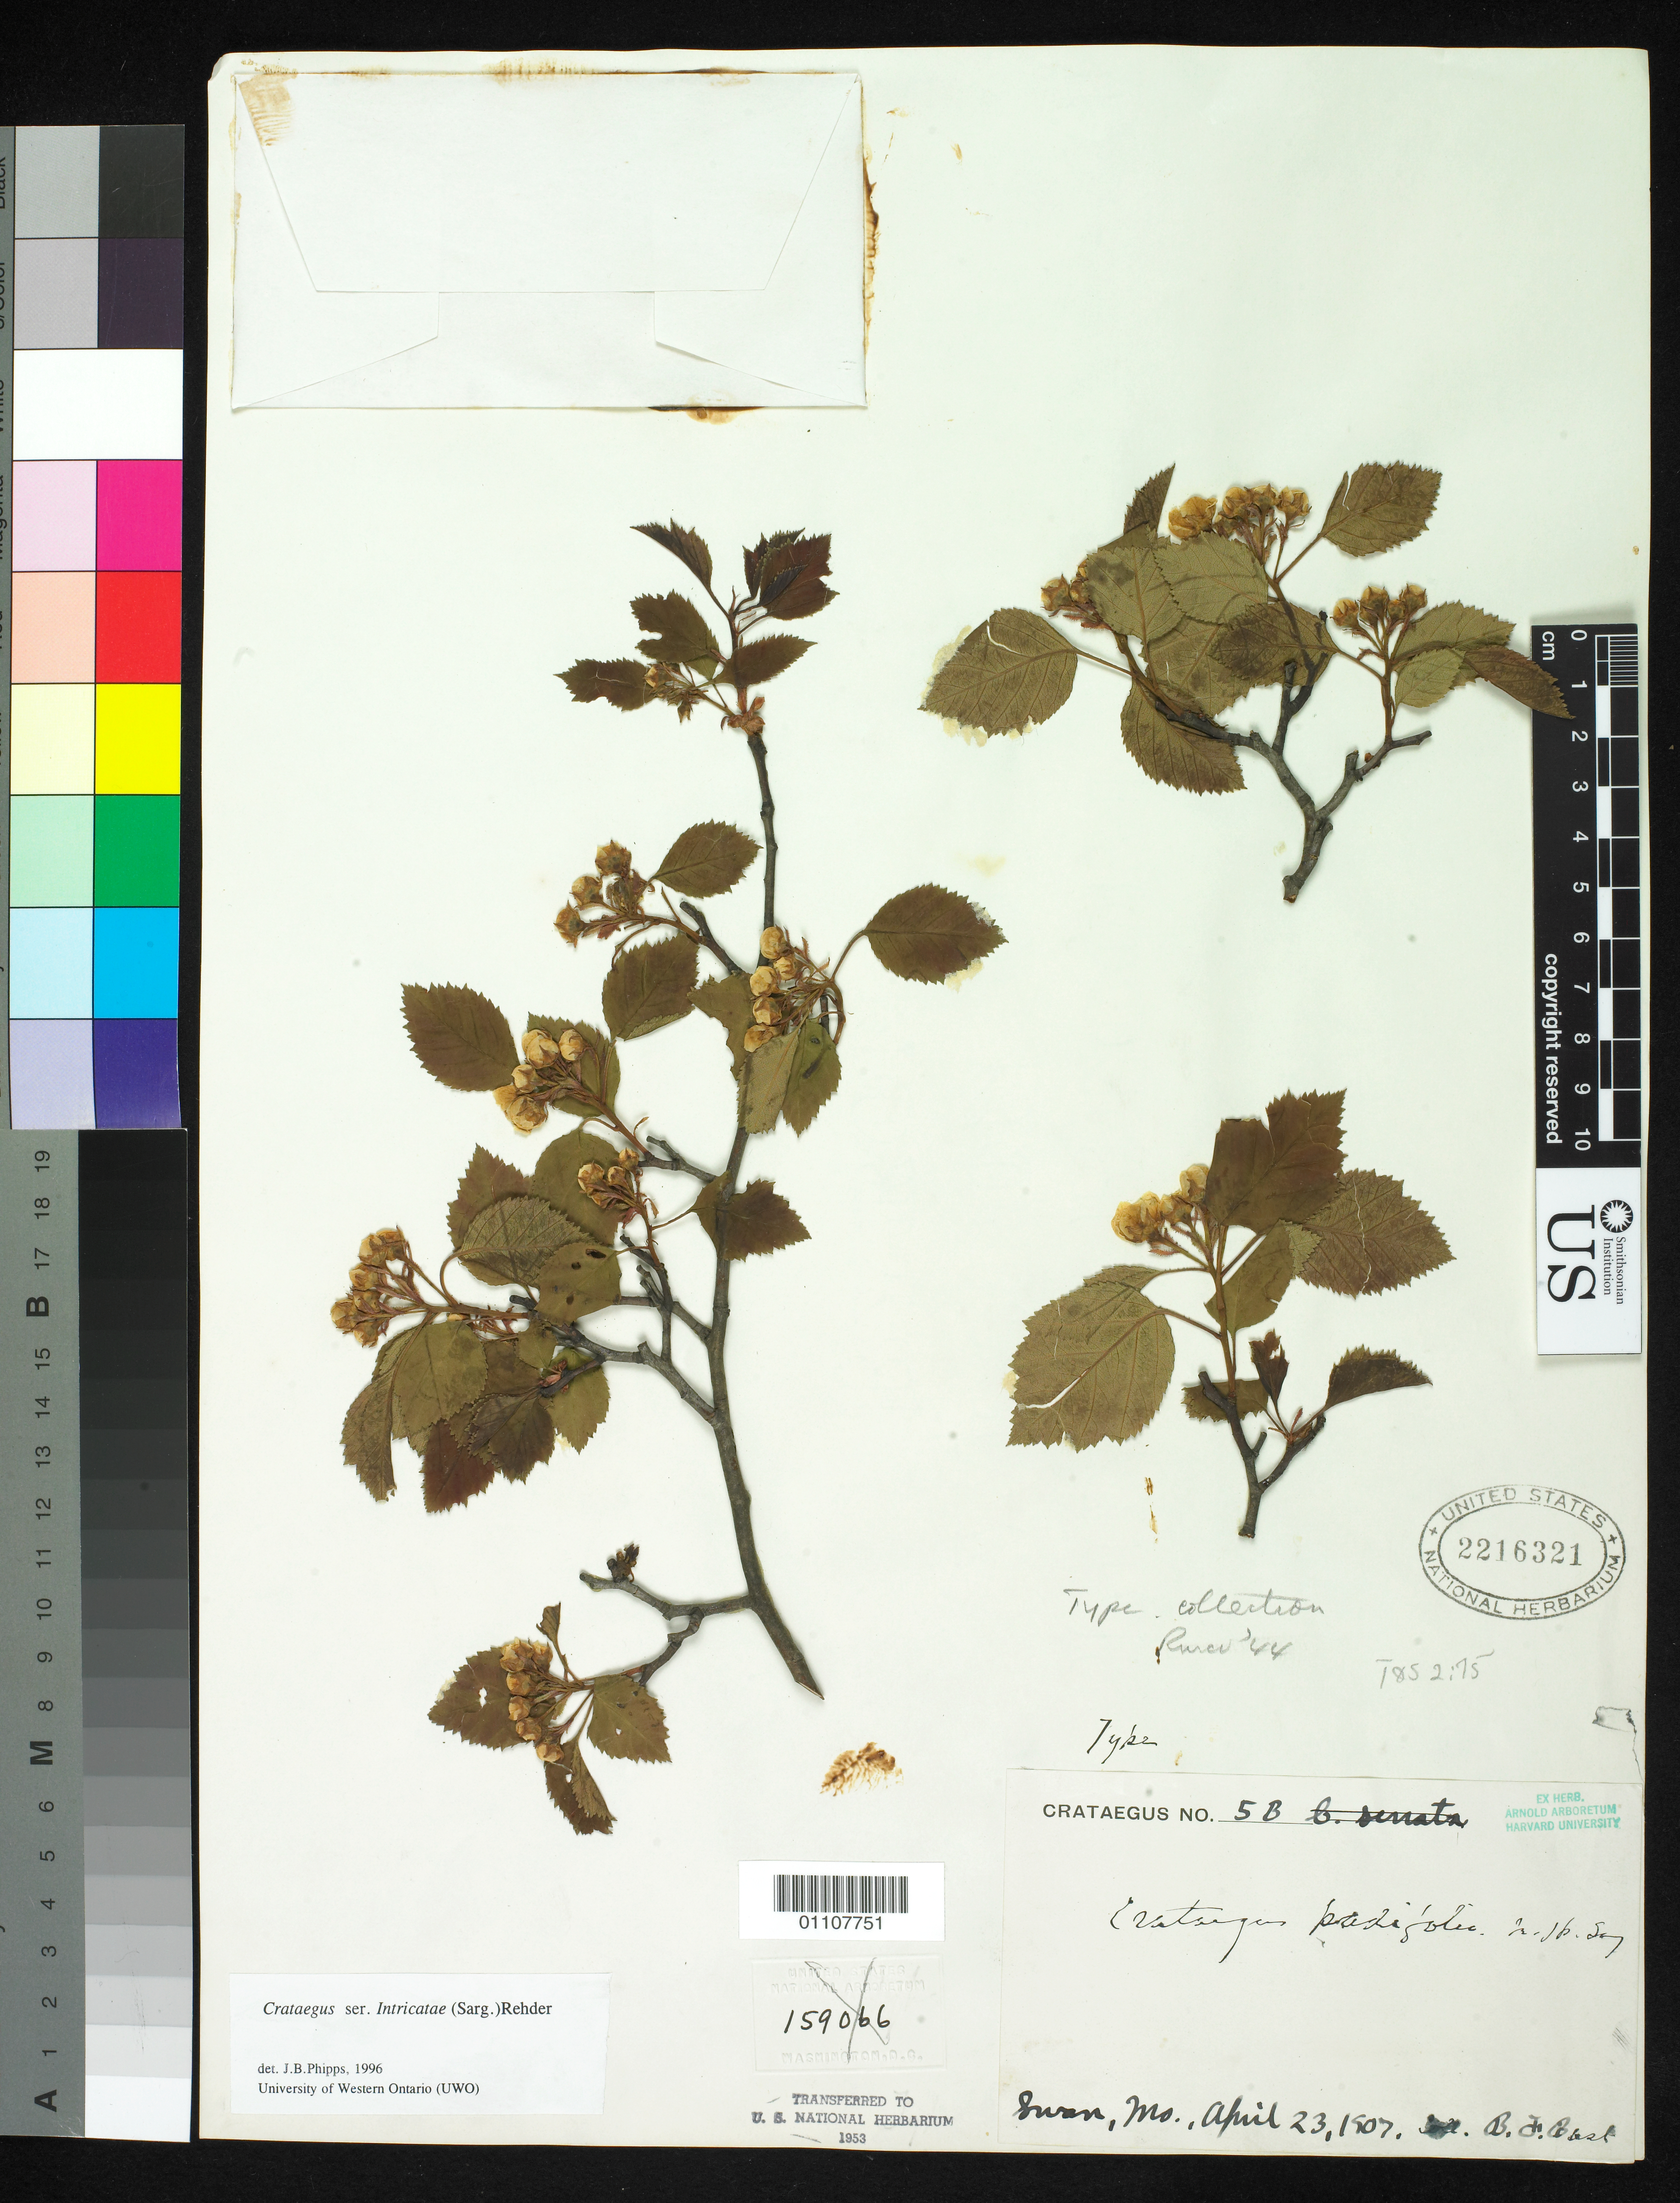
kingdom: Plantae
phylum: Tracheophyta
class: Magnoliopsida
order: Rosales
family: Rosaceae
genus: Crataegus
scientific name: Crataegus padifolia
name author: Sarg.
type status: Syntype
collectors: B. F. Bush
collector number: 5 B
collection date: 1907-04-23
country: United States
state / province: Missouri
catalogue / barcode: US 2216321